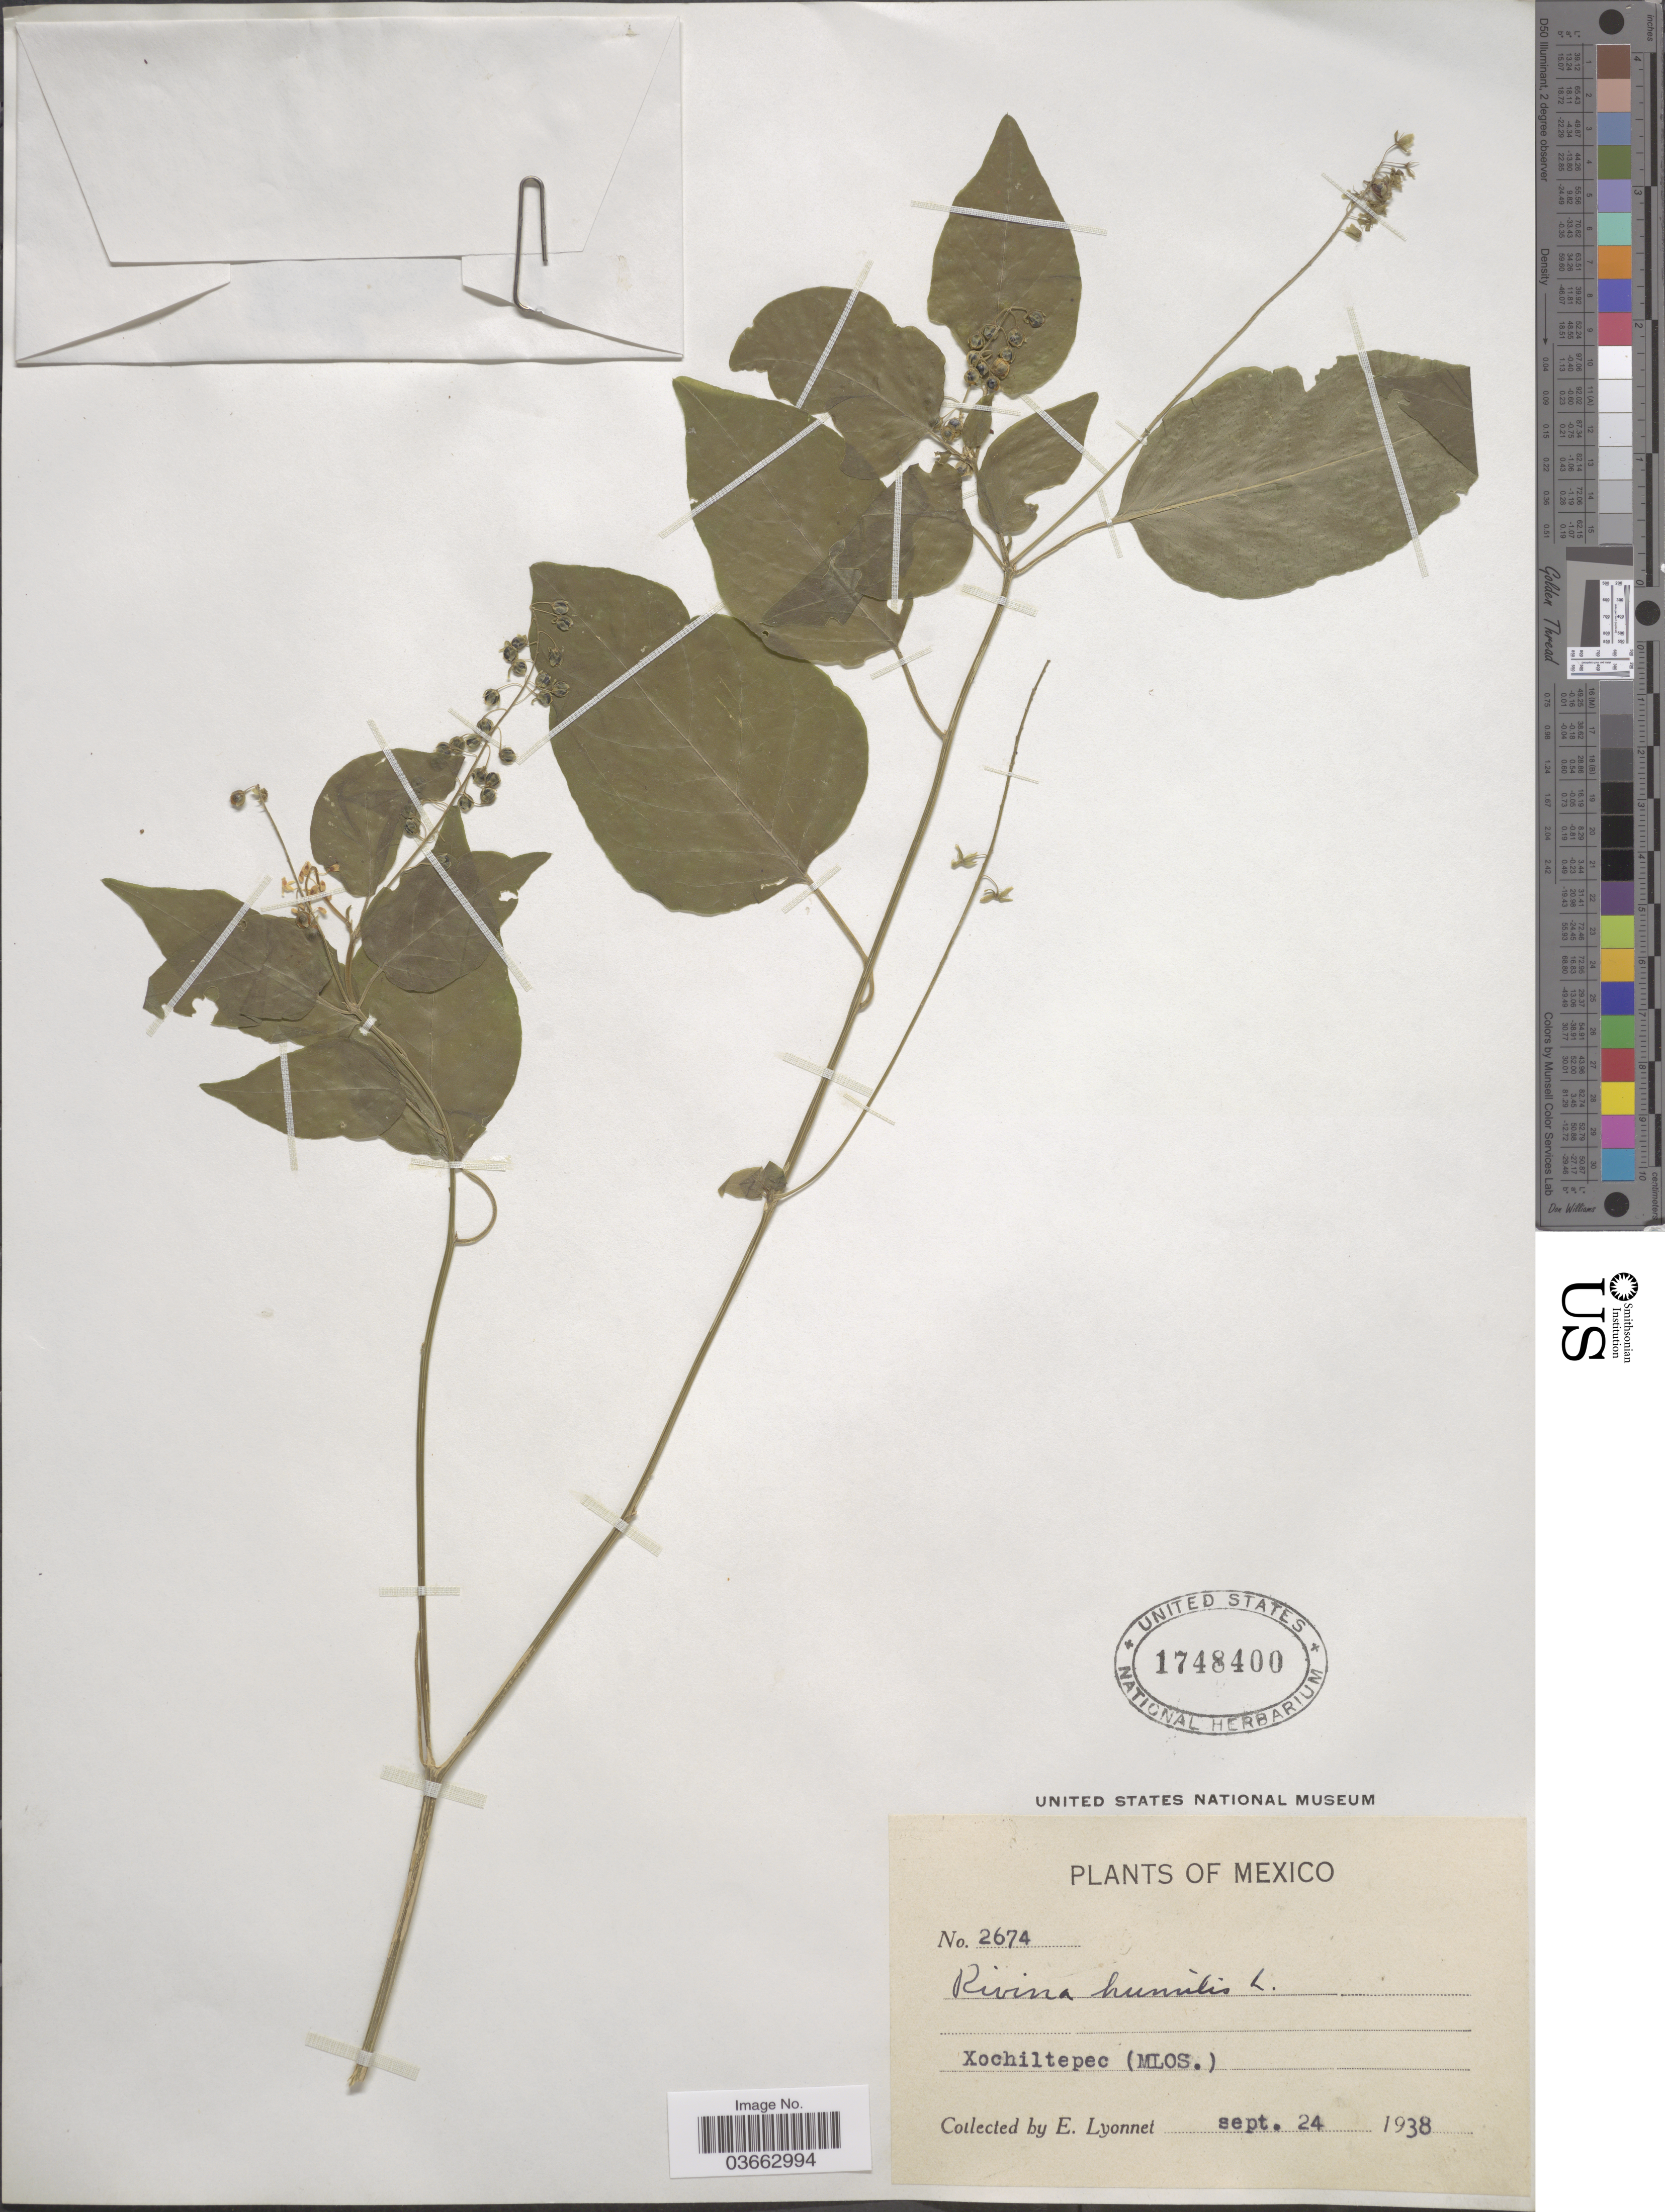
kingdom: Plantae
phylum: Tracheophyta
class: Magnoliopsida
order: Caryophyllales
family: Phytolaccaceae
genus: Rivina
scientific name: Rivina humilis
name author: L.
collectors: E. Lyonnet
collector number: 2674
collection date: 1938-09-24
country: Mexico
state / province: Morelos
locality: Xochiltepec.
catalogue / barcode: US 1748400